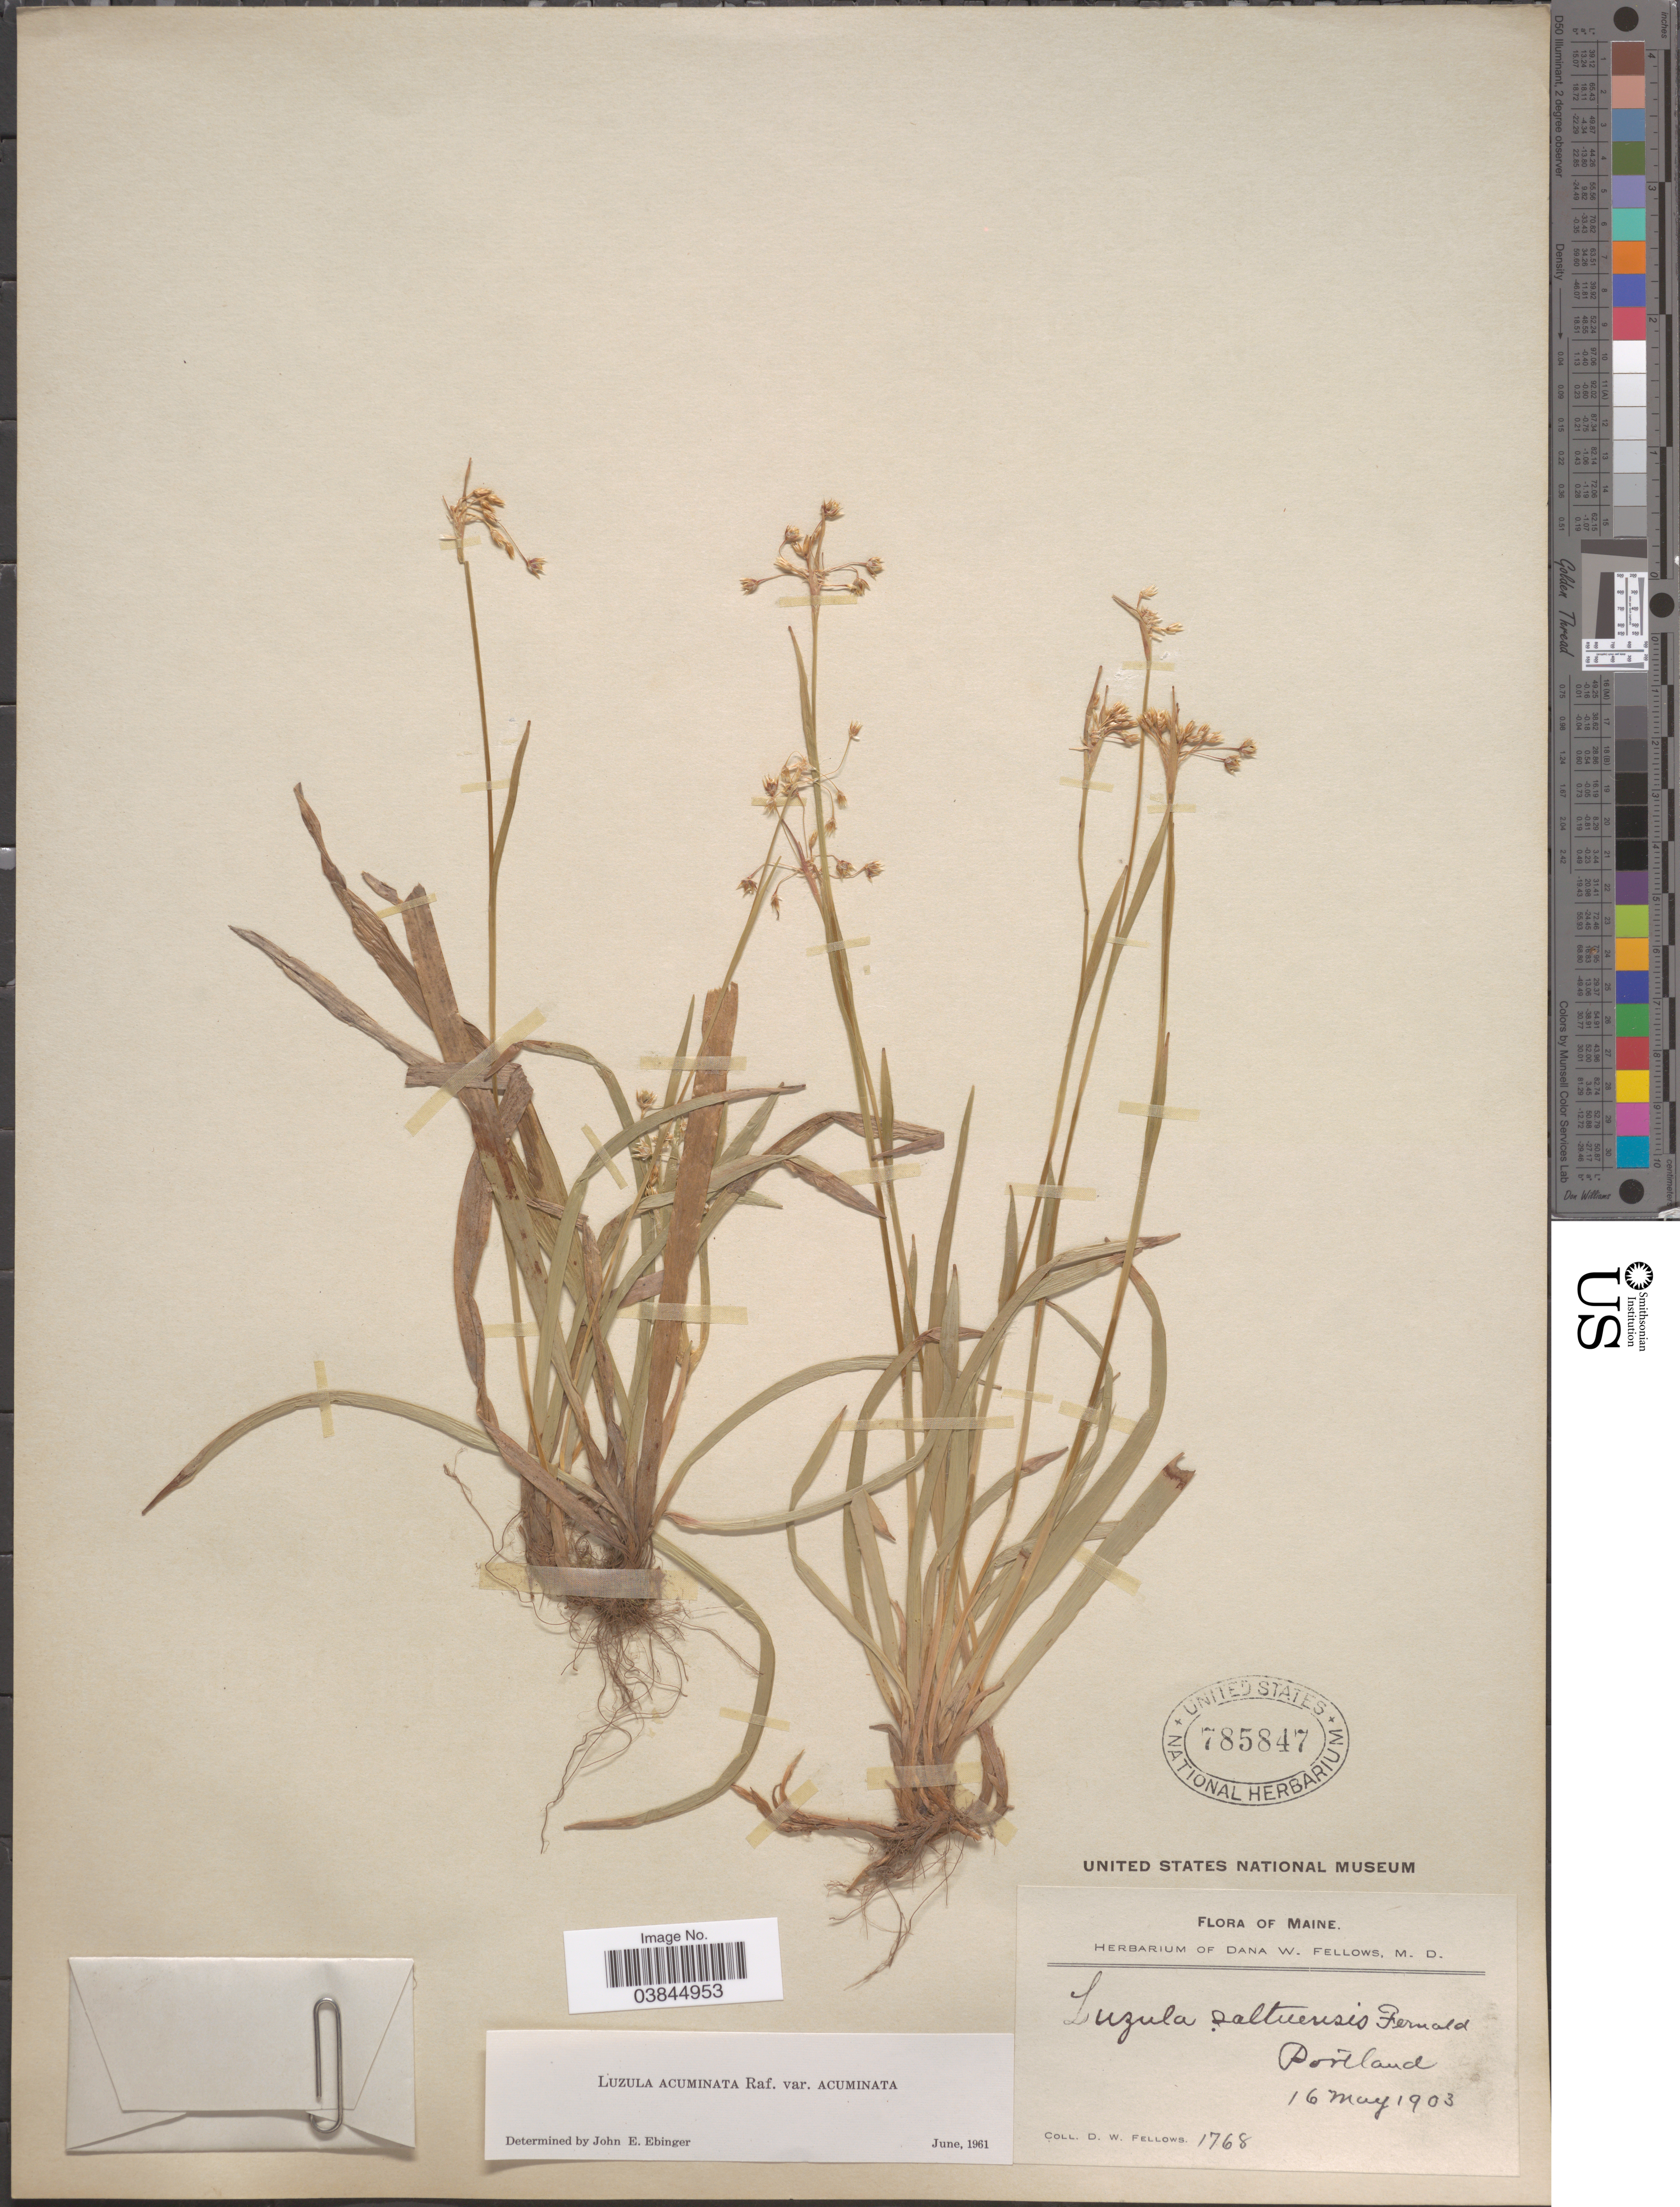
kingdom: Plantae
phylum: Tracheophyta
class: Liliopsida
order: Poales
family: Juncaceae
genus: Luzula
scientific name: Luzula acuminata var. acuminata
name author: Raf.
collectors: D. W. Fellows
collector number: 1768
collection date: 1903-05-16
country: United States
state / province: Maine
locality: Portland.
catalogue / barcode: US 785847